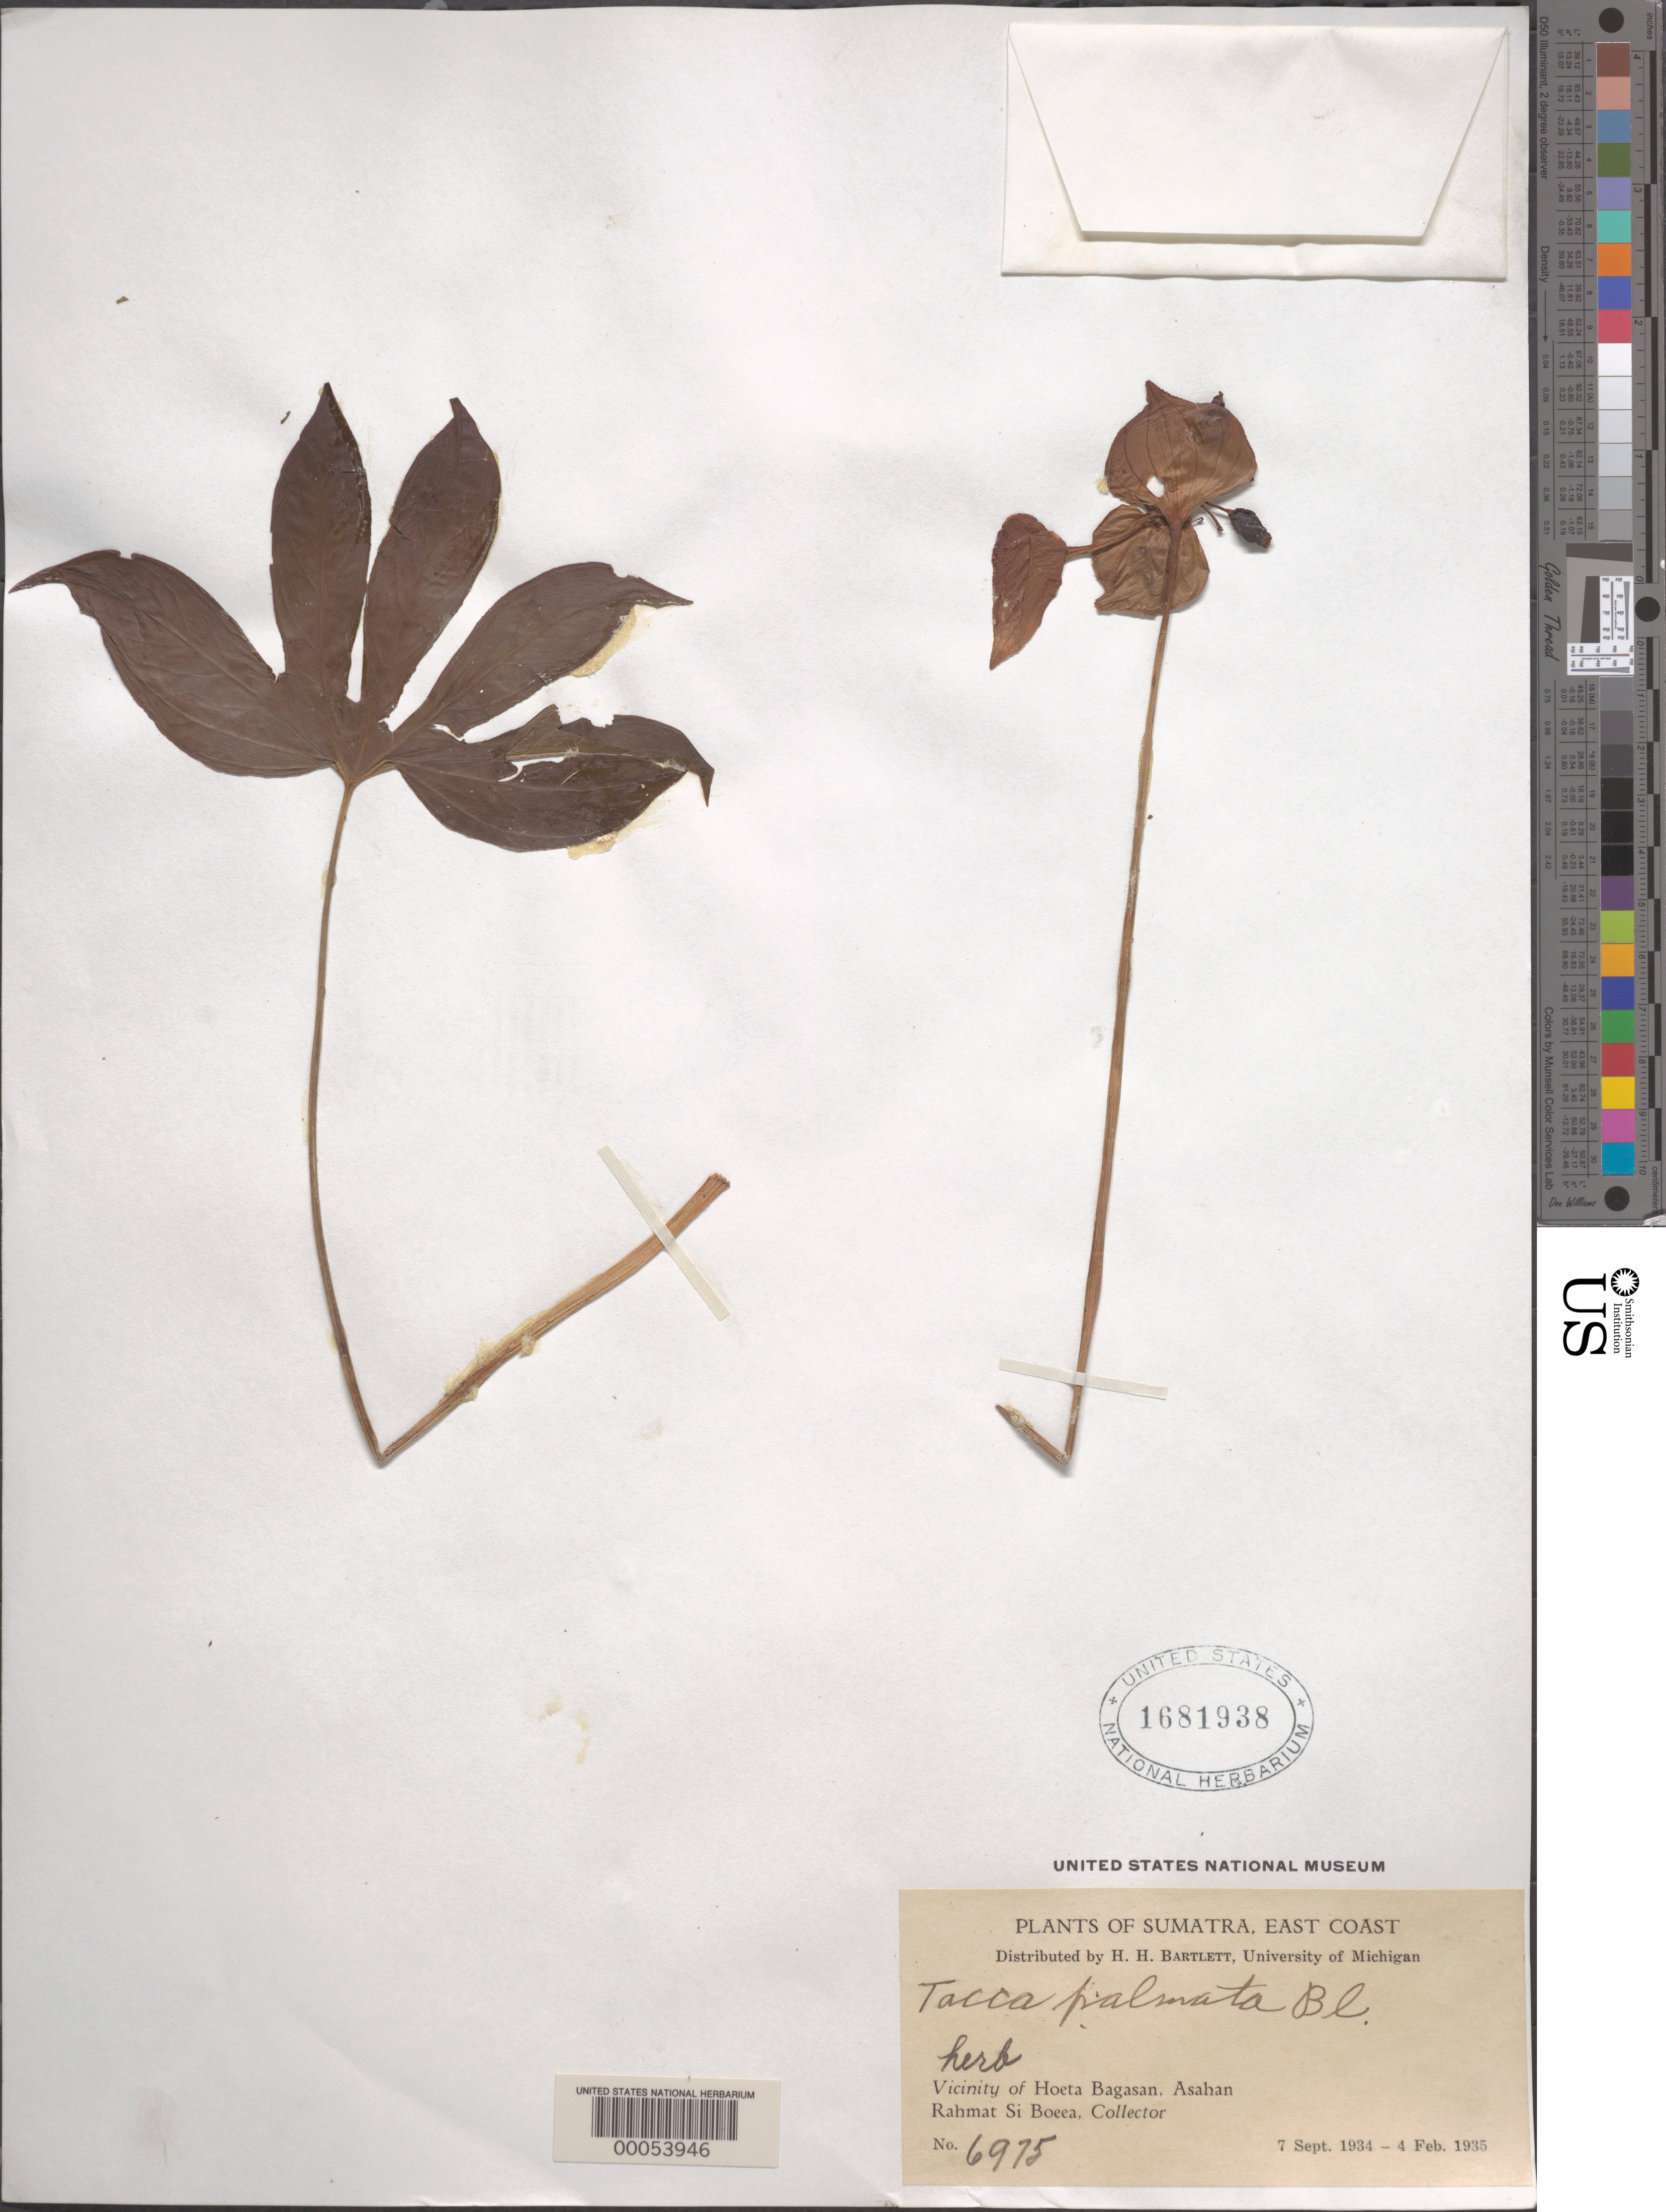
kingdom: Plantae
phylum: Tracheophyta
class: Liliopsida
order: Dioscoreales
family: Dioscoreaceae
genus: Tacca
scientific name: Tacca palmata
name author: Blume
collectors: Rahmat Si Boeea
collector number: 6975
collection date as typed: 07 Sep 1934 to 04 Feb 1935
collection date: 1934-09-07/1935-02-04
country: Indonesia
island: Sumatra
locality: Asahan r., hoeta bagasan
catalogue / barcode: US 1681938